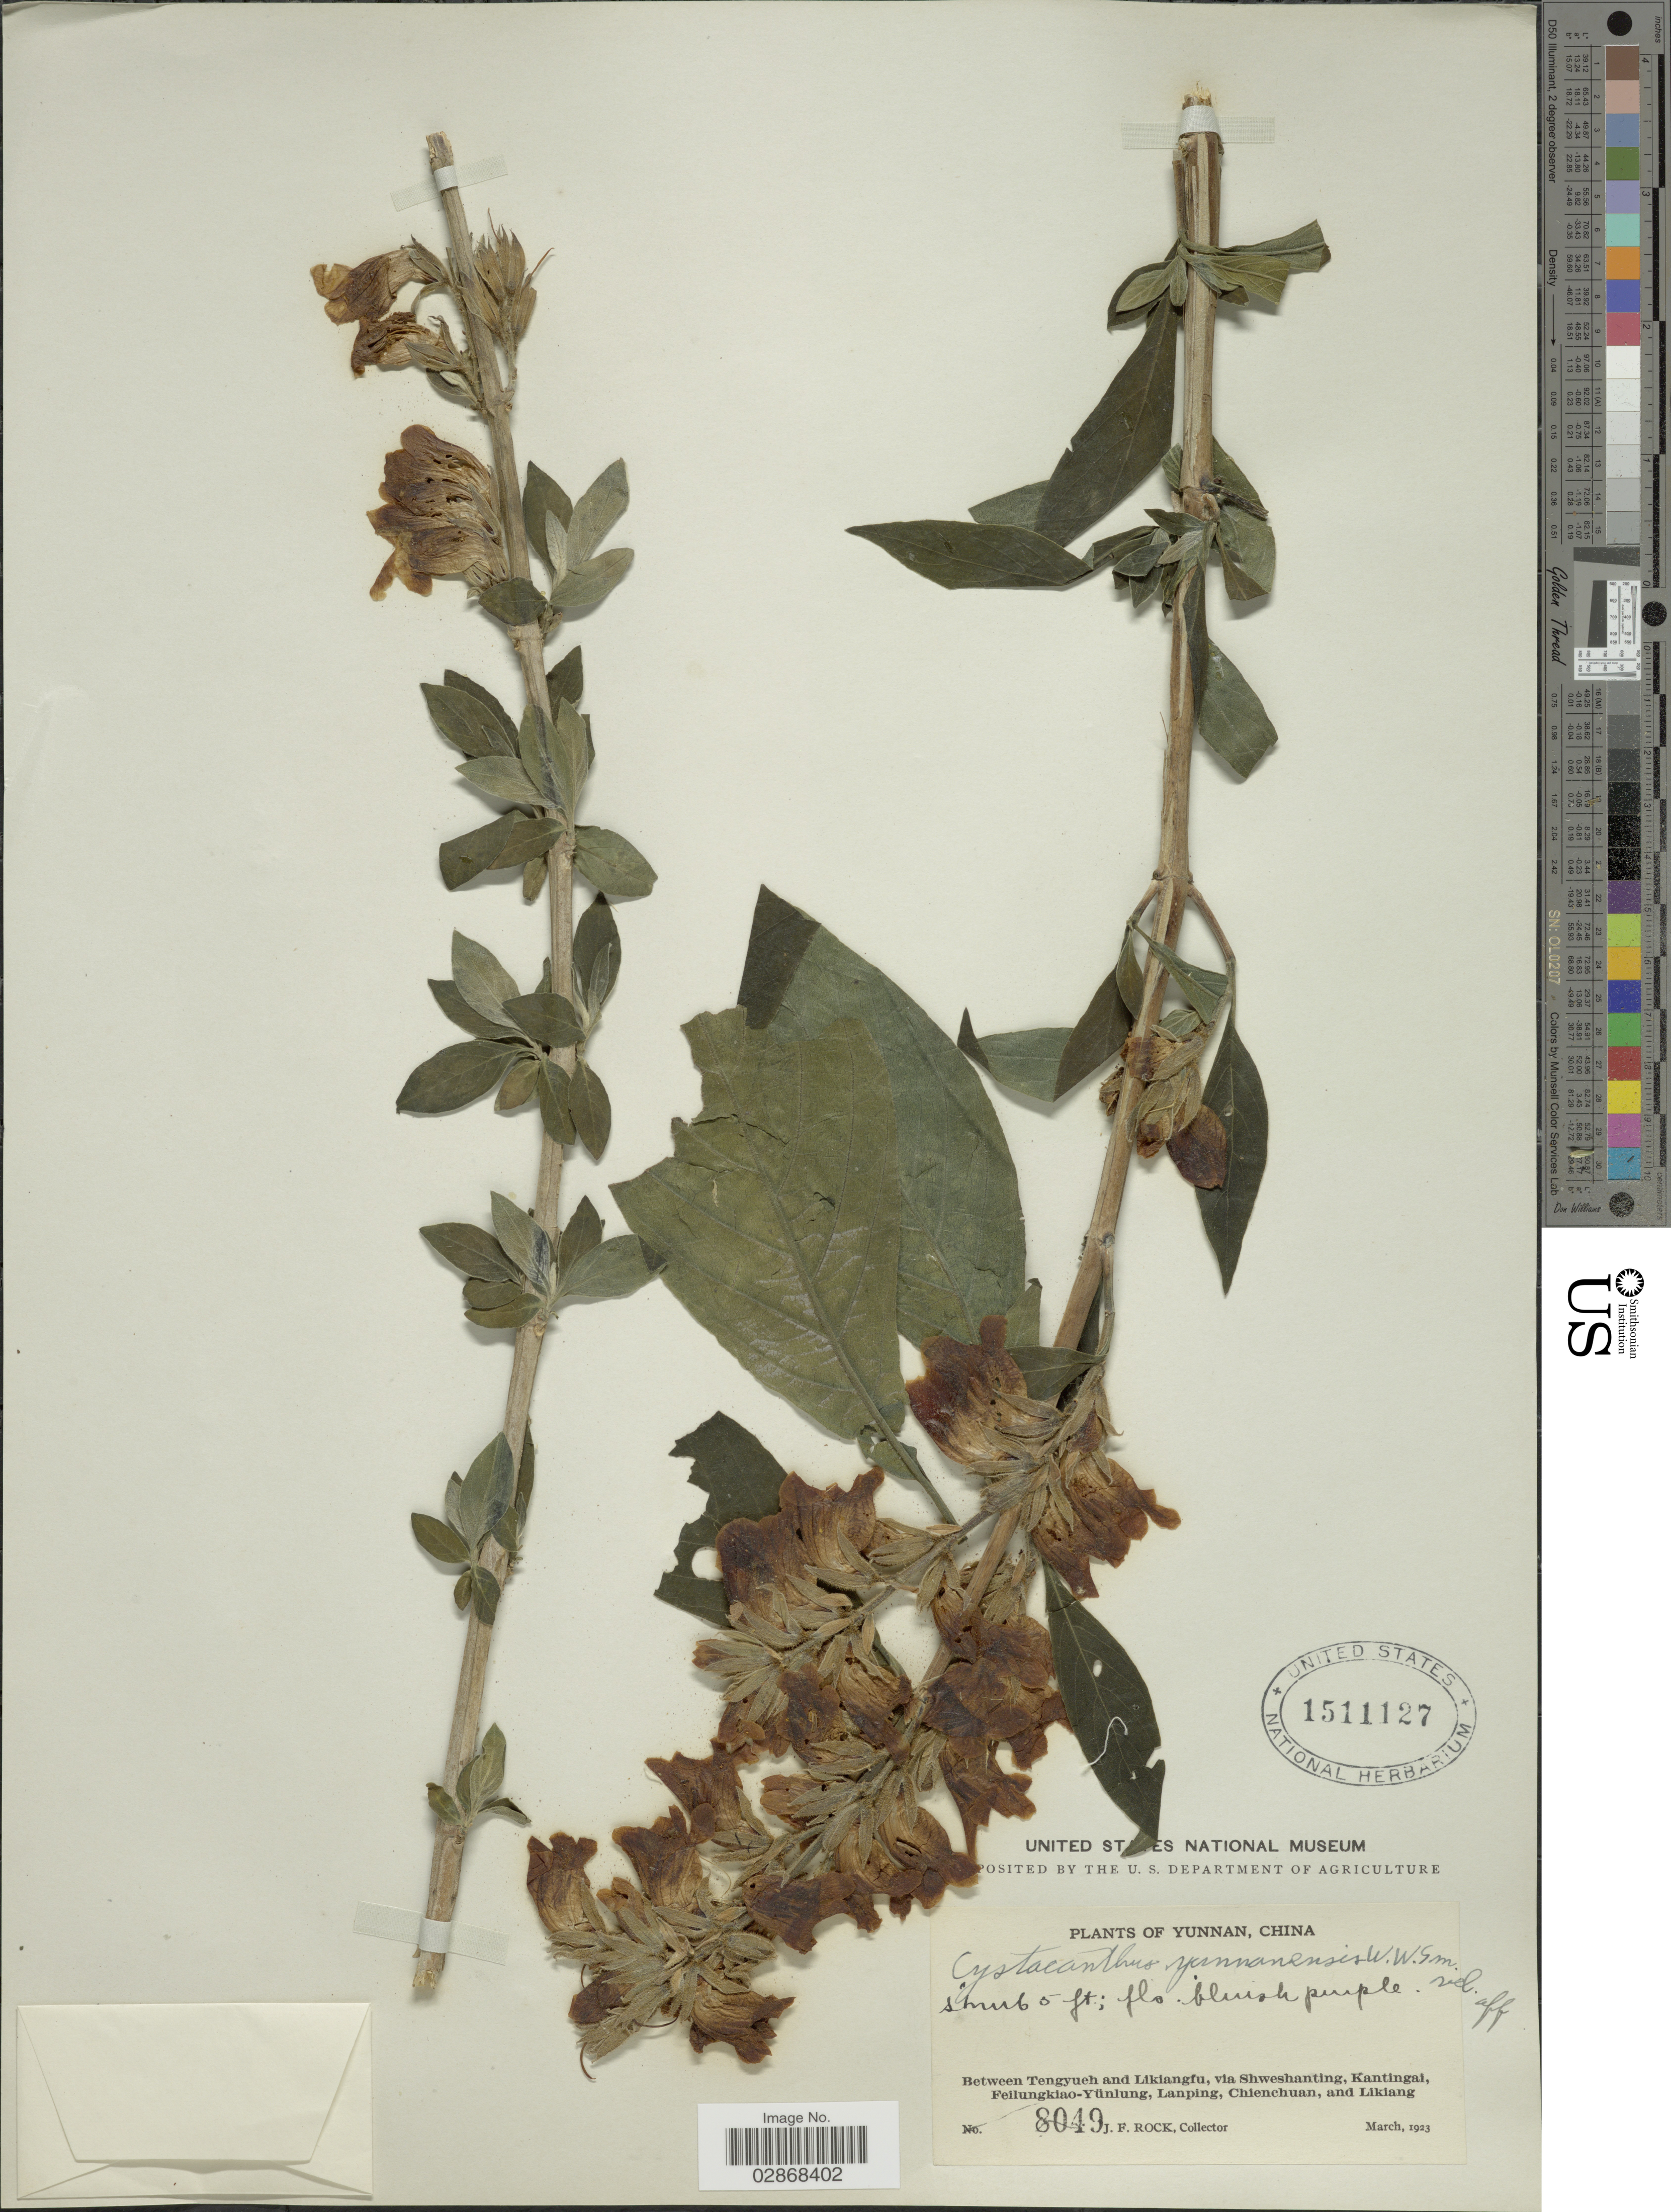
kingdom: Plantae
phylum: Tracheophyta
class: Magnoliopsida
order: Lamiales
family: Acanthaceae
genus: Cystacanthus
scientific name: Cystacanthus yunnanensis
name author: W.W. Sm.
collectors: J. Rock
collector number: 8049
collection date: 1923-03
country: China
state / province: Yunnan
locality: Between Tengyueh and Likiangfu, via Shweshanting, Kantingai, Fellungkiao-Yünlung, Lanping, Chienchuan, and Likiang.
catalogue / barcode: US 1511127